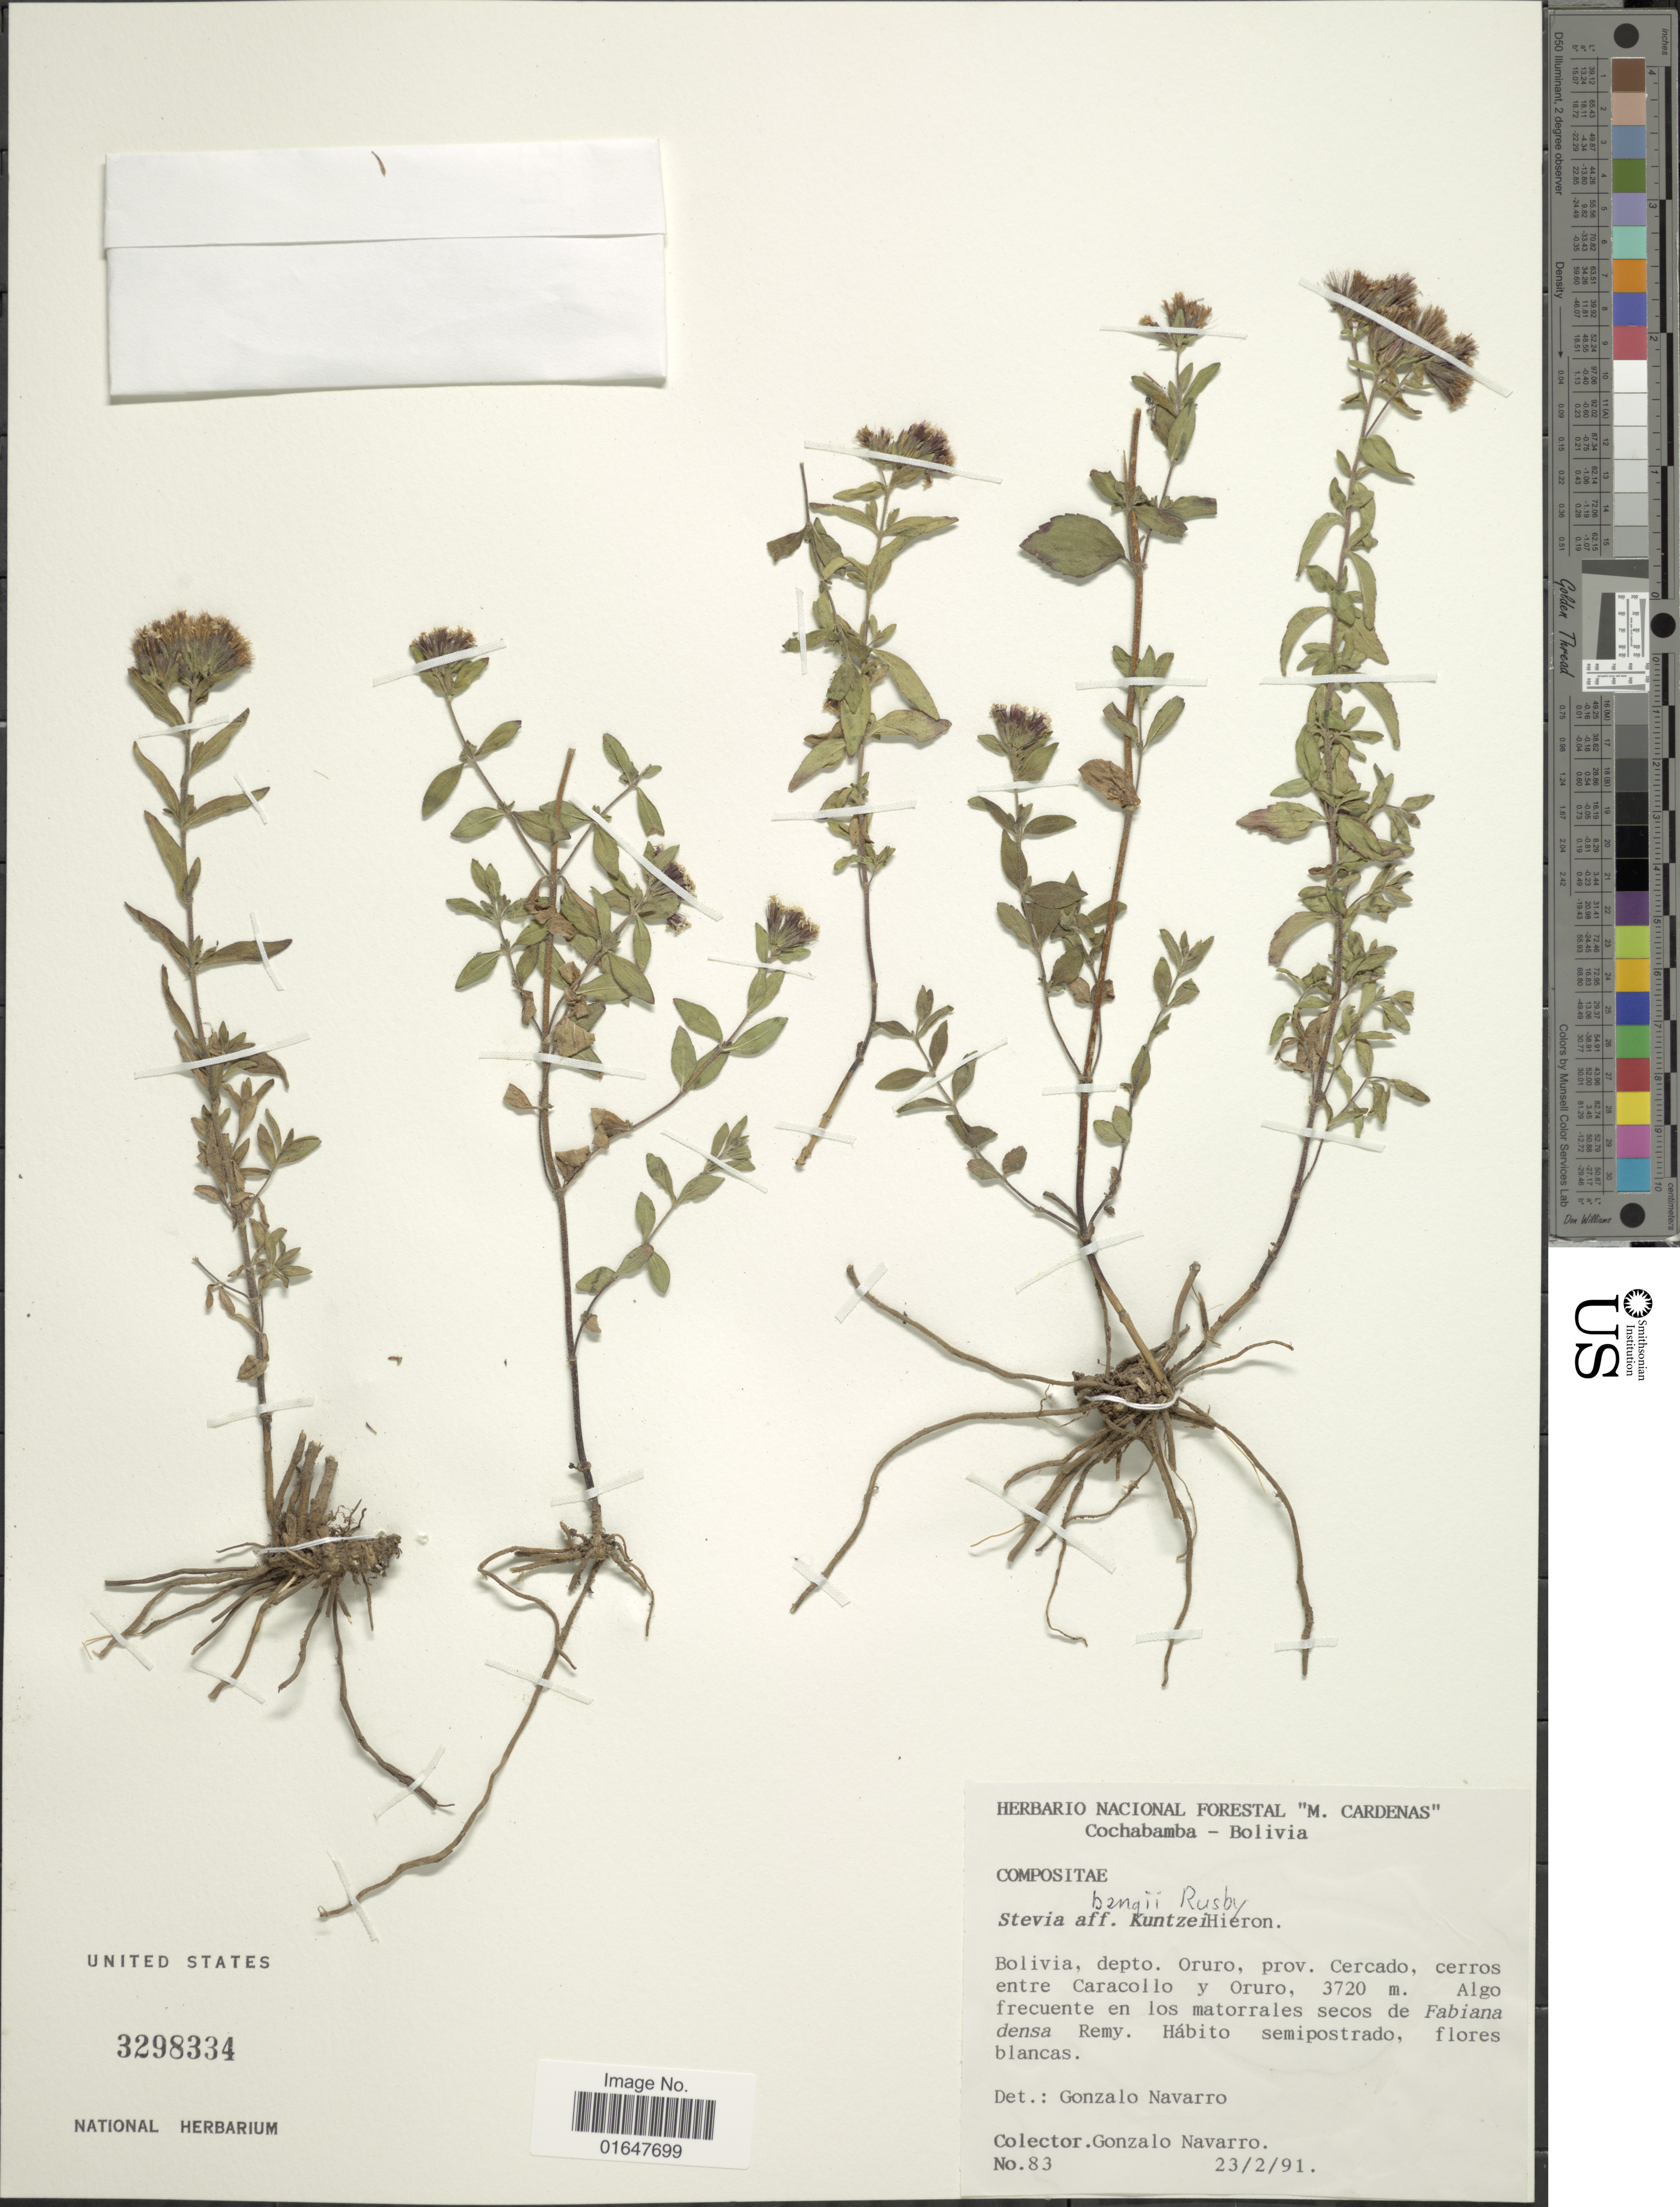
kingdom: Plantae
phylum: Tracheophyta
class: Magnoliopsida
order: Asterales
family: Asteraceae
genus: Stevia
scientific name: Stevia bangii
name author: Rusby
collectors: G. Navarro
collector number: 83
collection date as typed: Transcribed d/m/y: 23/2/91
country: Bolivia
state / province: Oruro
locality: Prov. Cercado, cerros entre Caracollo y Oruro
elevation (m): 3720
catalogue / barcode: US 3298334